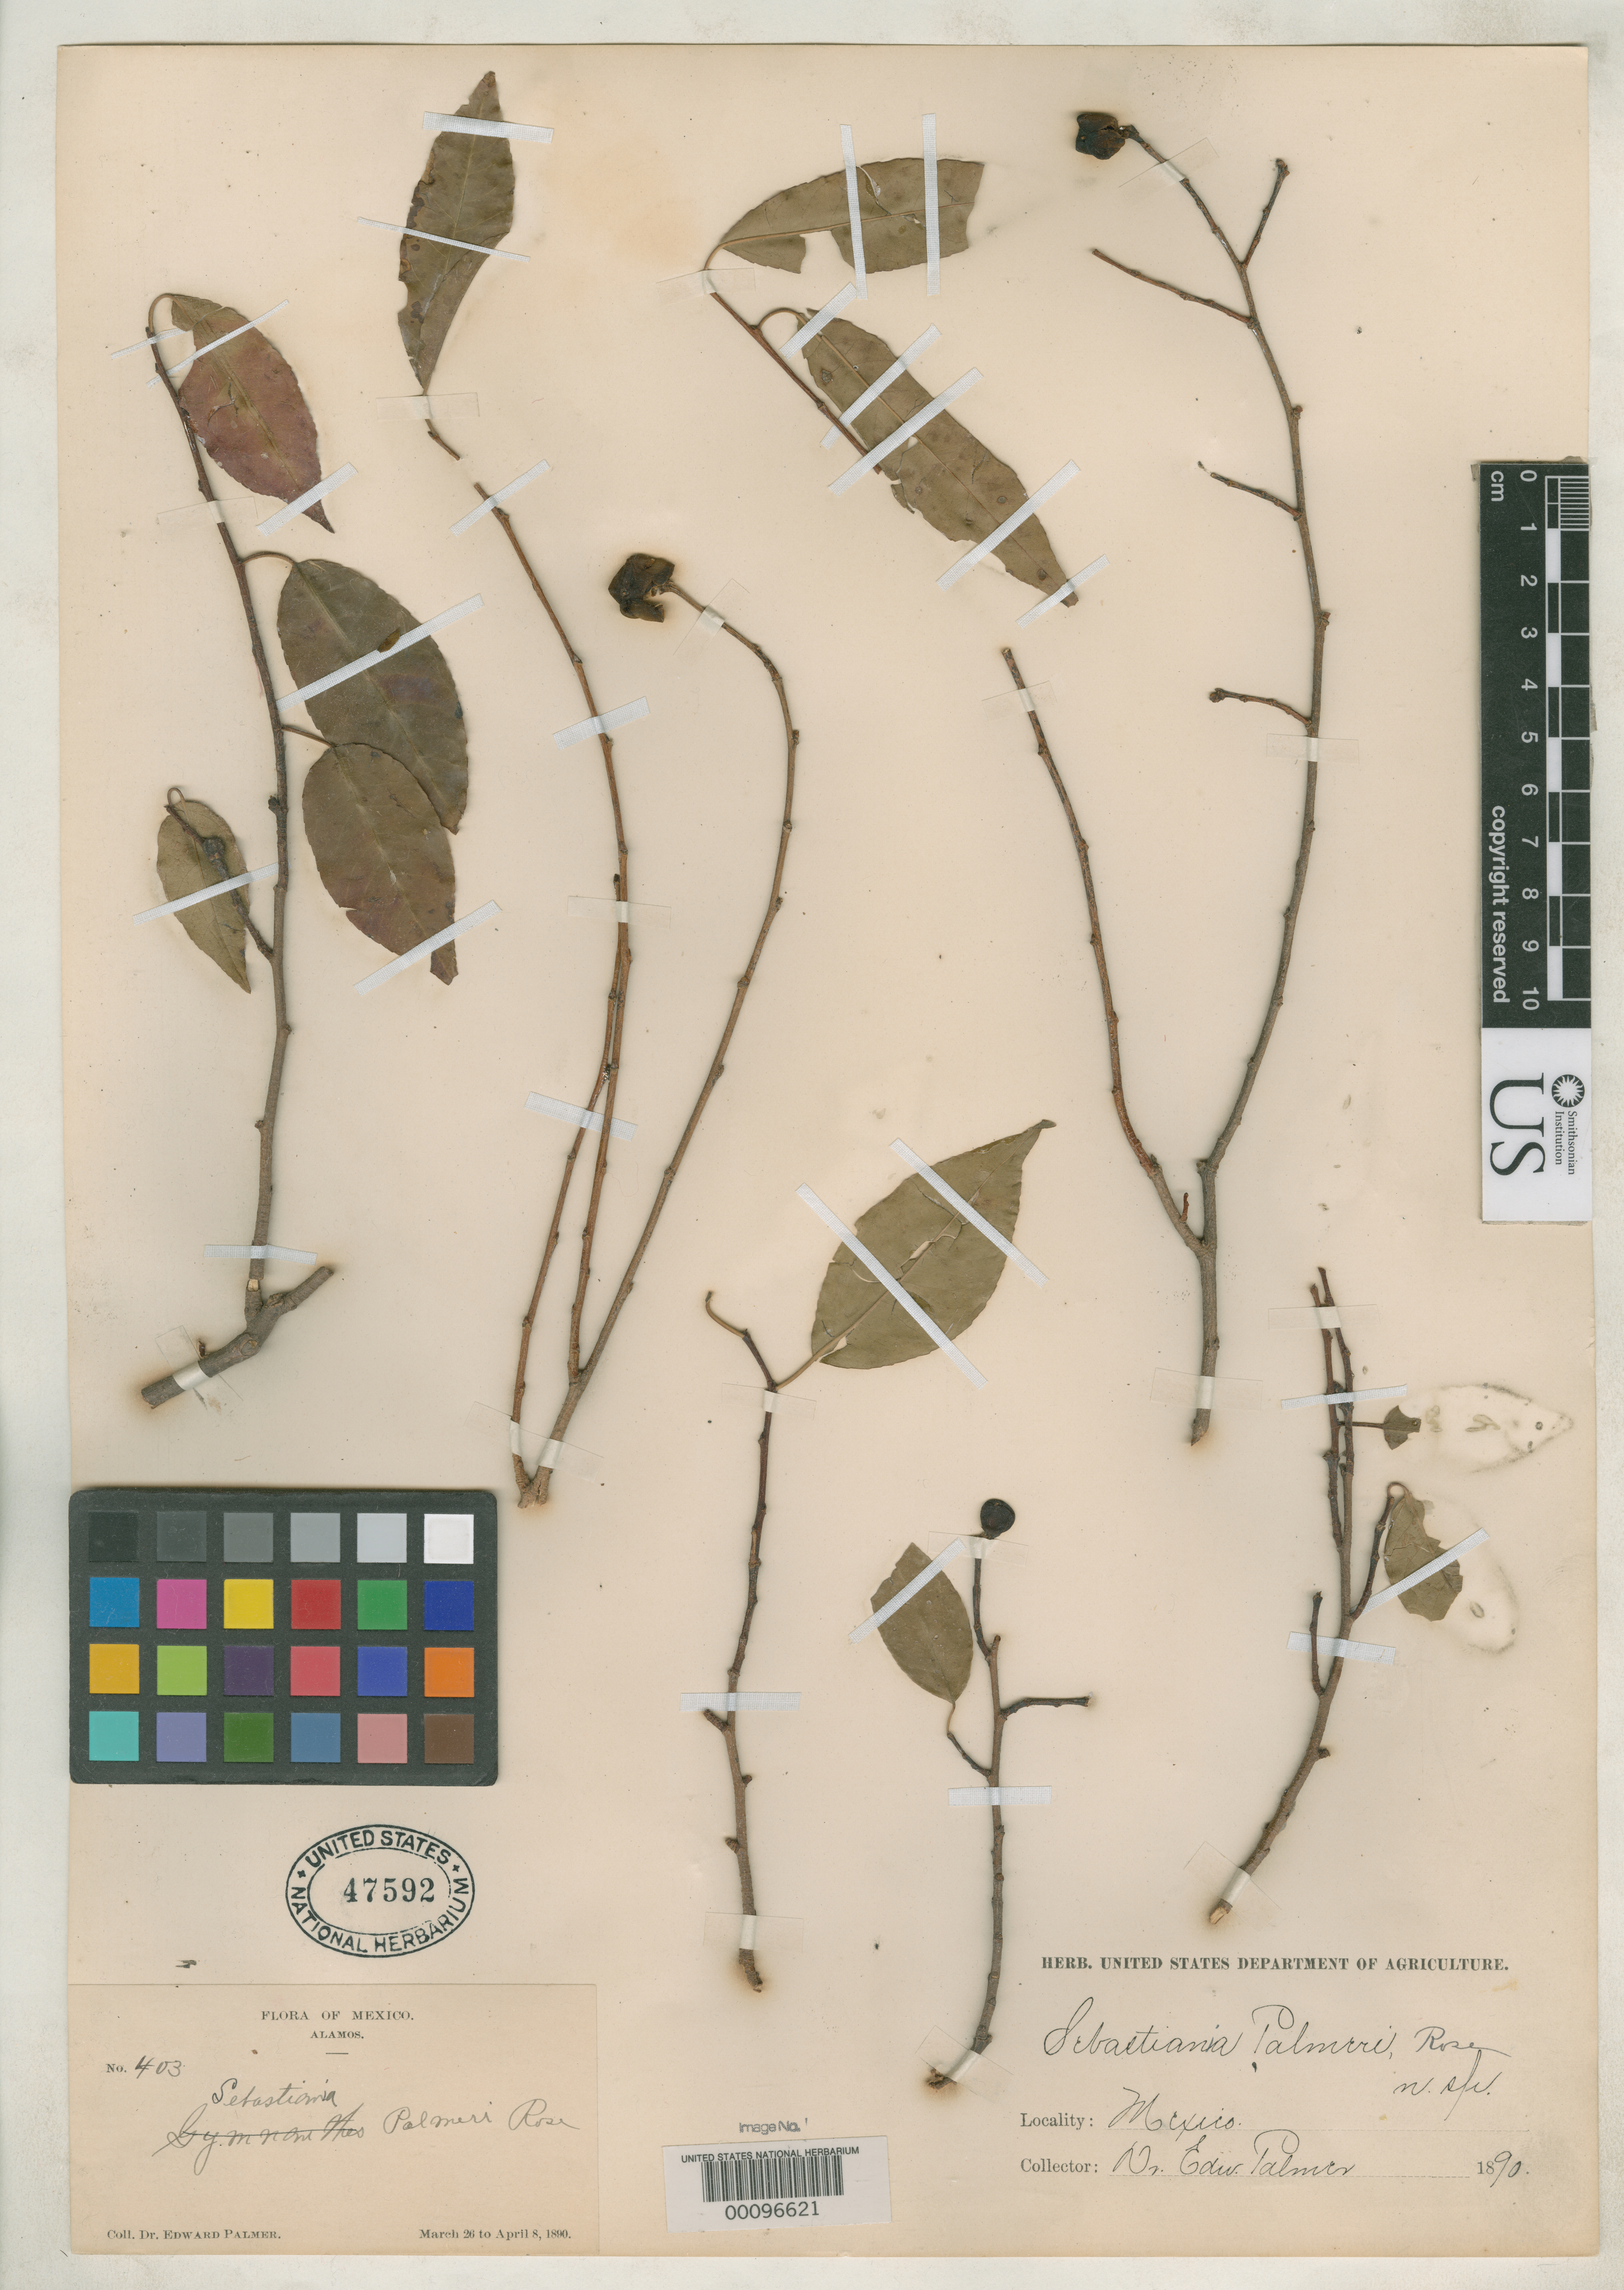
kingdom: Plantae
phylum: Tracheophyta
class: Magnoliopsida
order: Malpighiales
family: Euphorbiaceae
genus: Sebastiania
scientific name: Sebastiania palmeri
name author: Rose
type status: Isosyntype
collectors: E. Palmer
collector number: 403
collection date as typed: March 26 to April 8, 1890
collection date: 1890-03-26/1890-04-08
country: Mexico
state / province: Sonora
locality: Alamos.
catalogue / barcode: US 47592